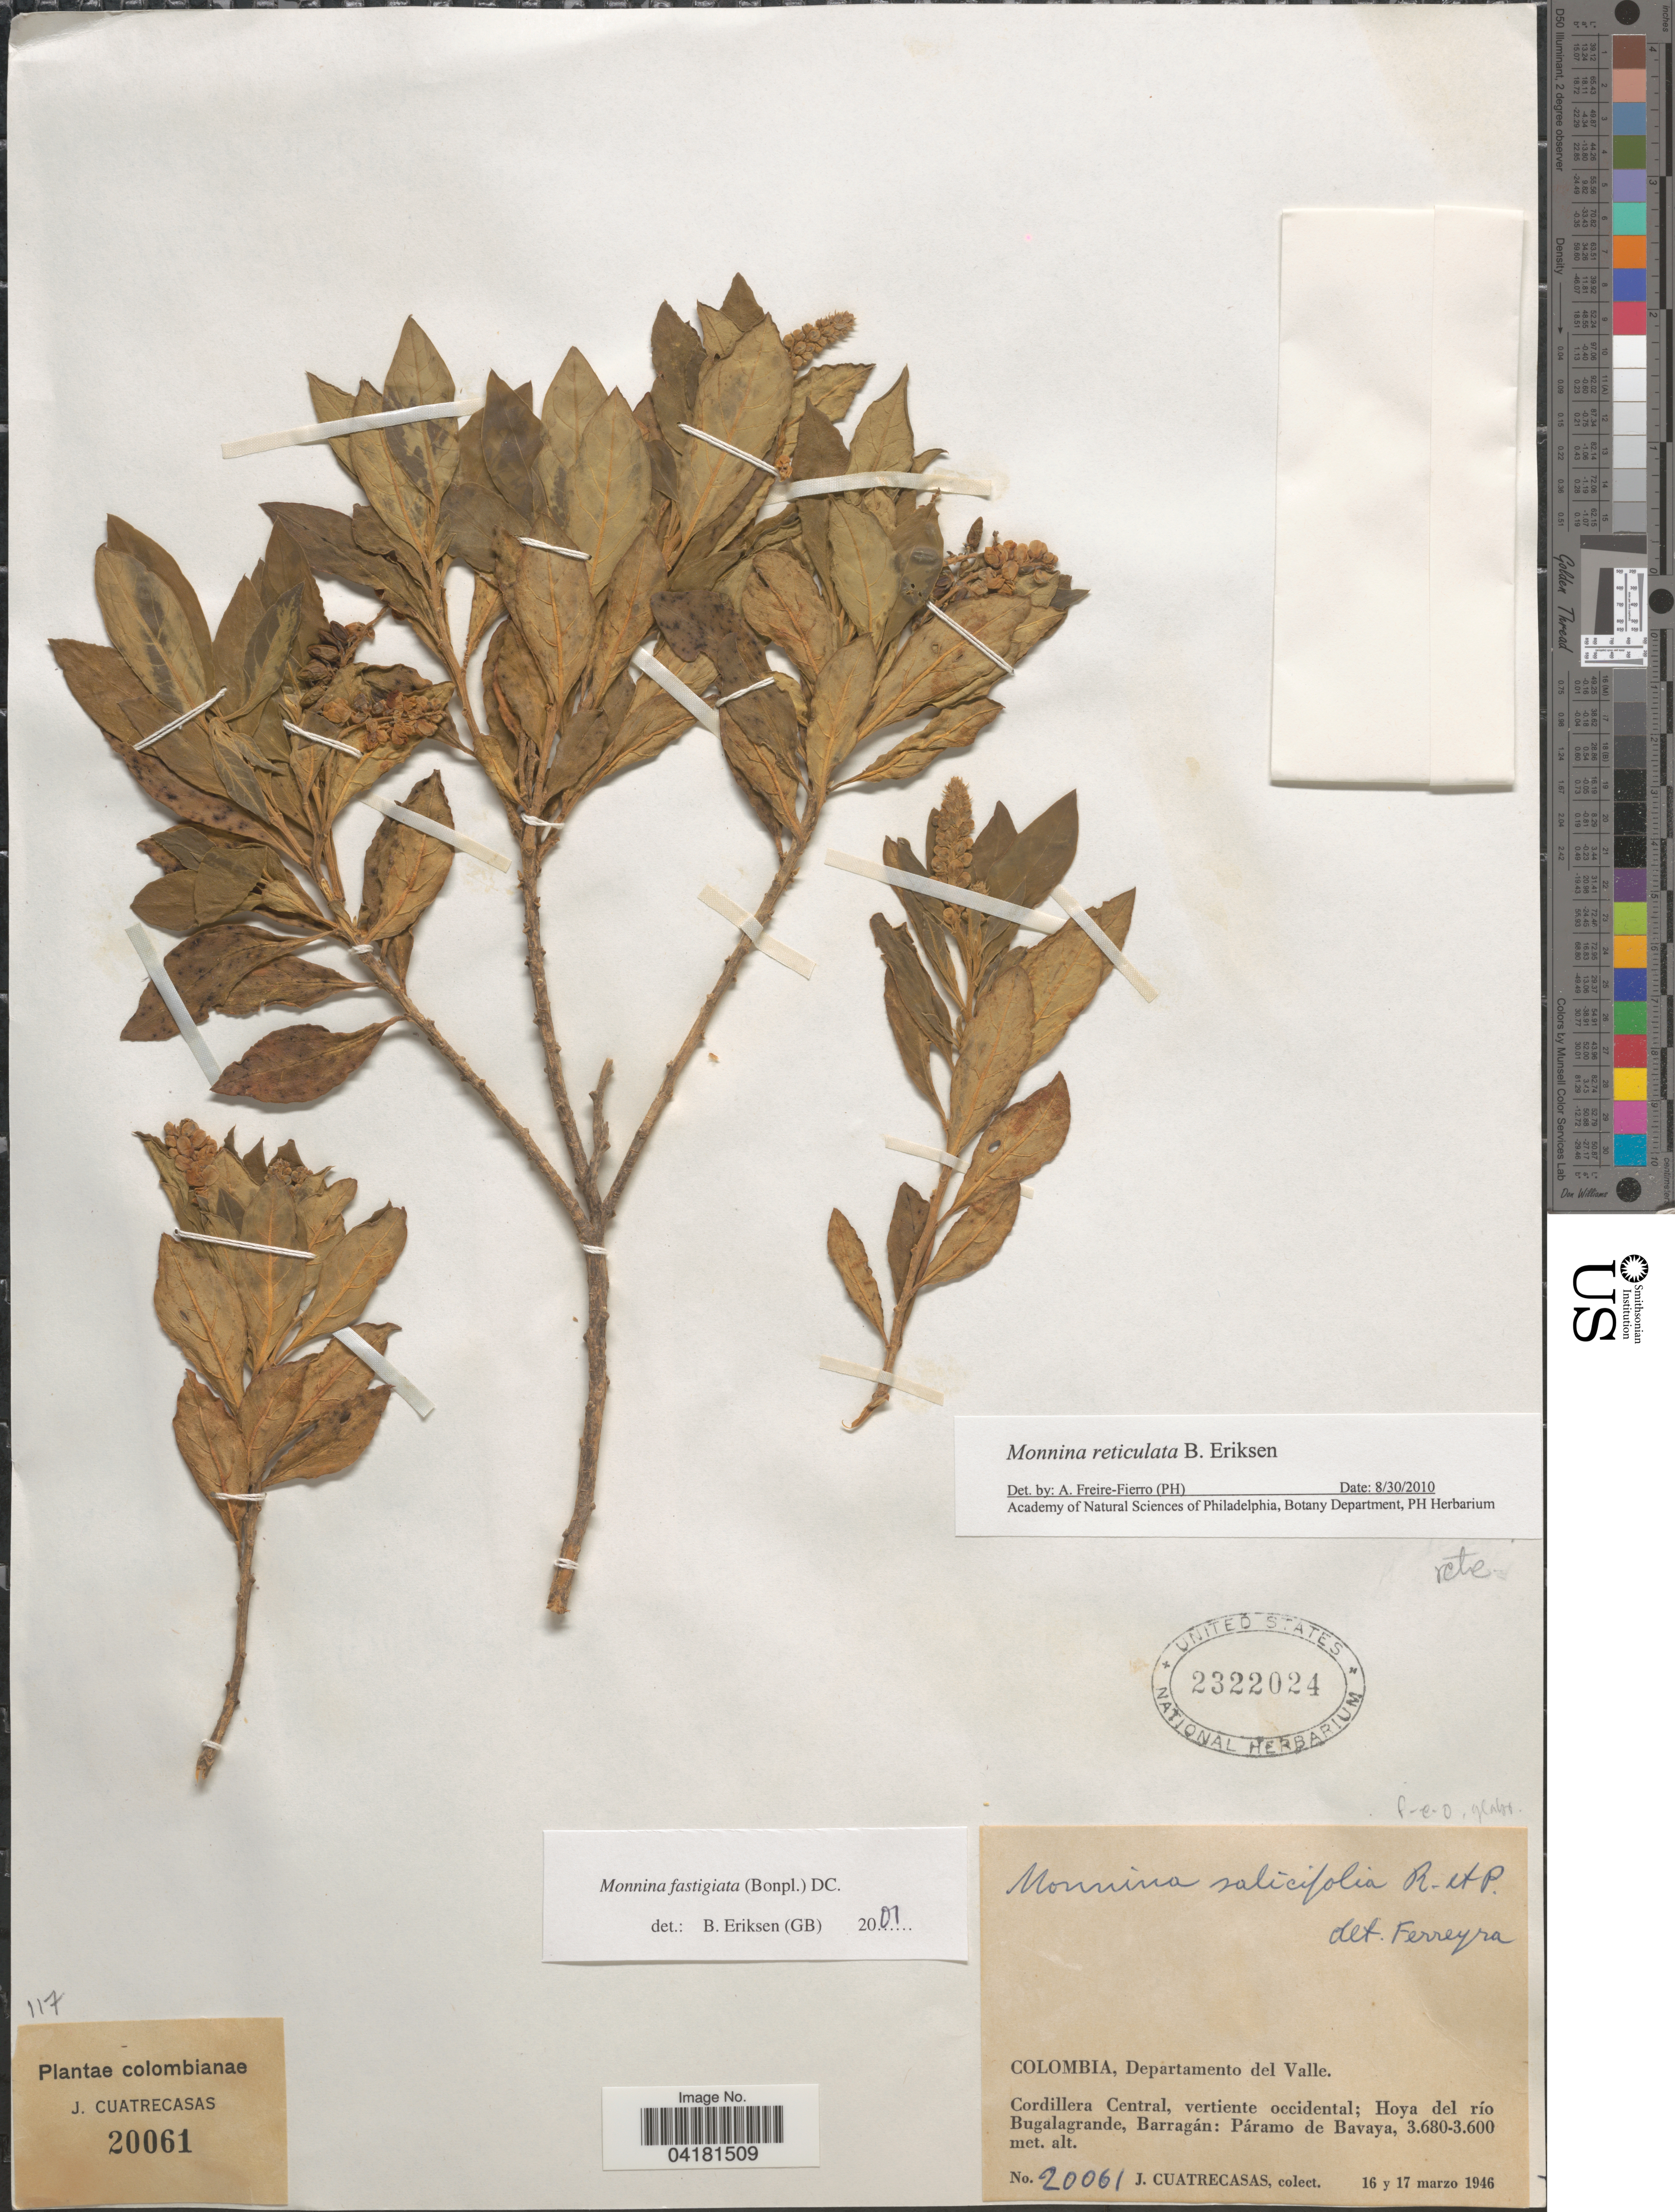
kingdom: Plantae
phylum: Tracheophyta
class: Magnoliopsida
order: Fabales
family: Polygalaceae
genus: Monnina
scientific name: Monnina reticulata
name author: B. Eriksen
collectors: J. Cuatrecasas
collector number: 20061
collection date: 1946-03-16/1946-03-17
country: Colombia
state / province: Valle del Cauca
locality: Departamento del Valle. Cordillera Central, vertiente occidental; Hoya del río Bugalagrande, Barragán: Páramo de Bavaya.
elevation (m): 3600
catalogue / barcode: US 2322024